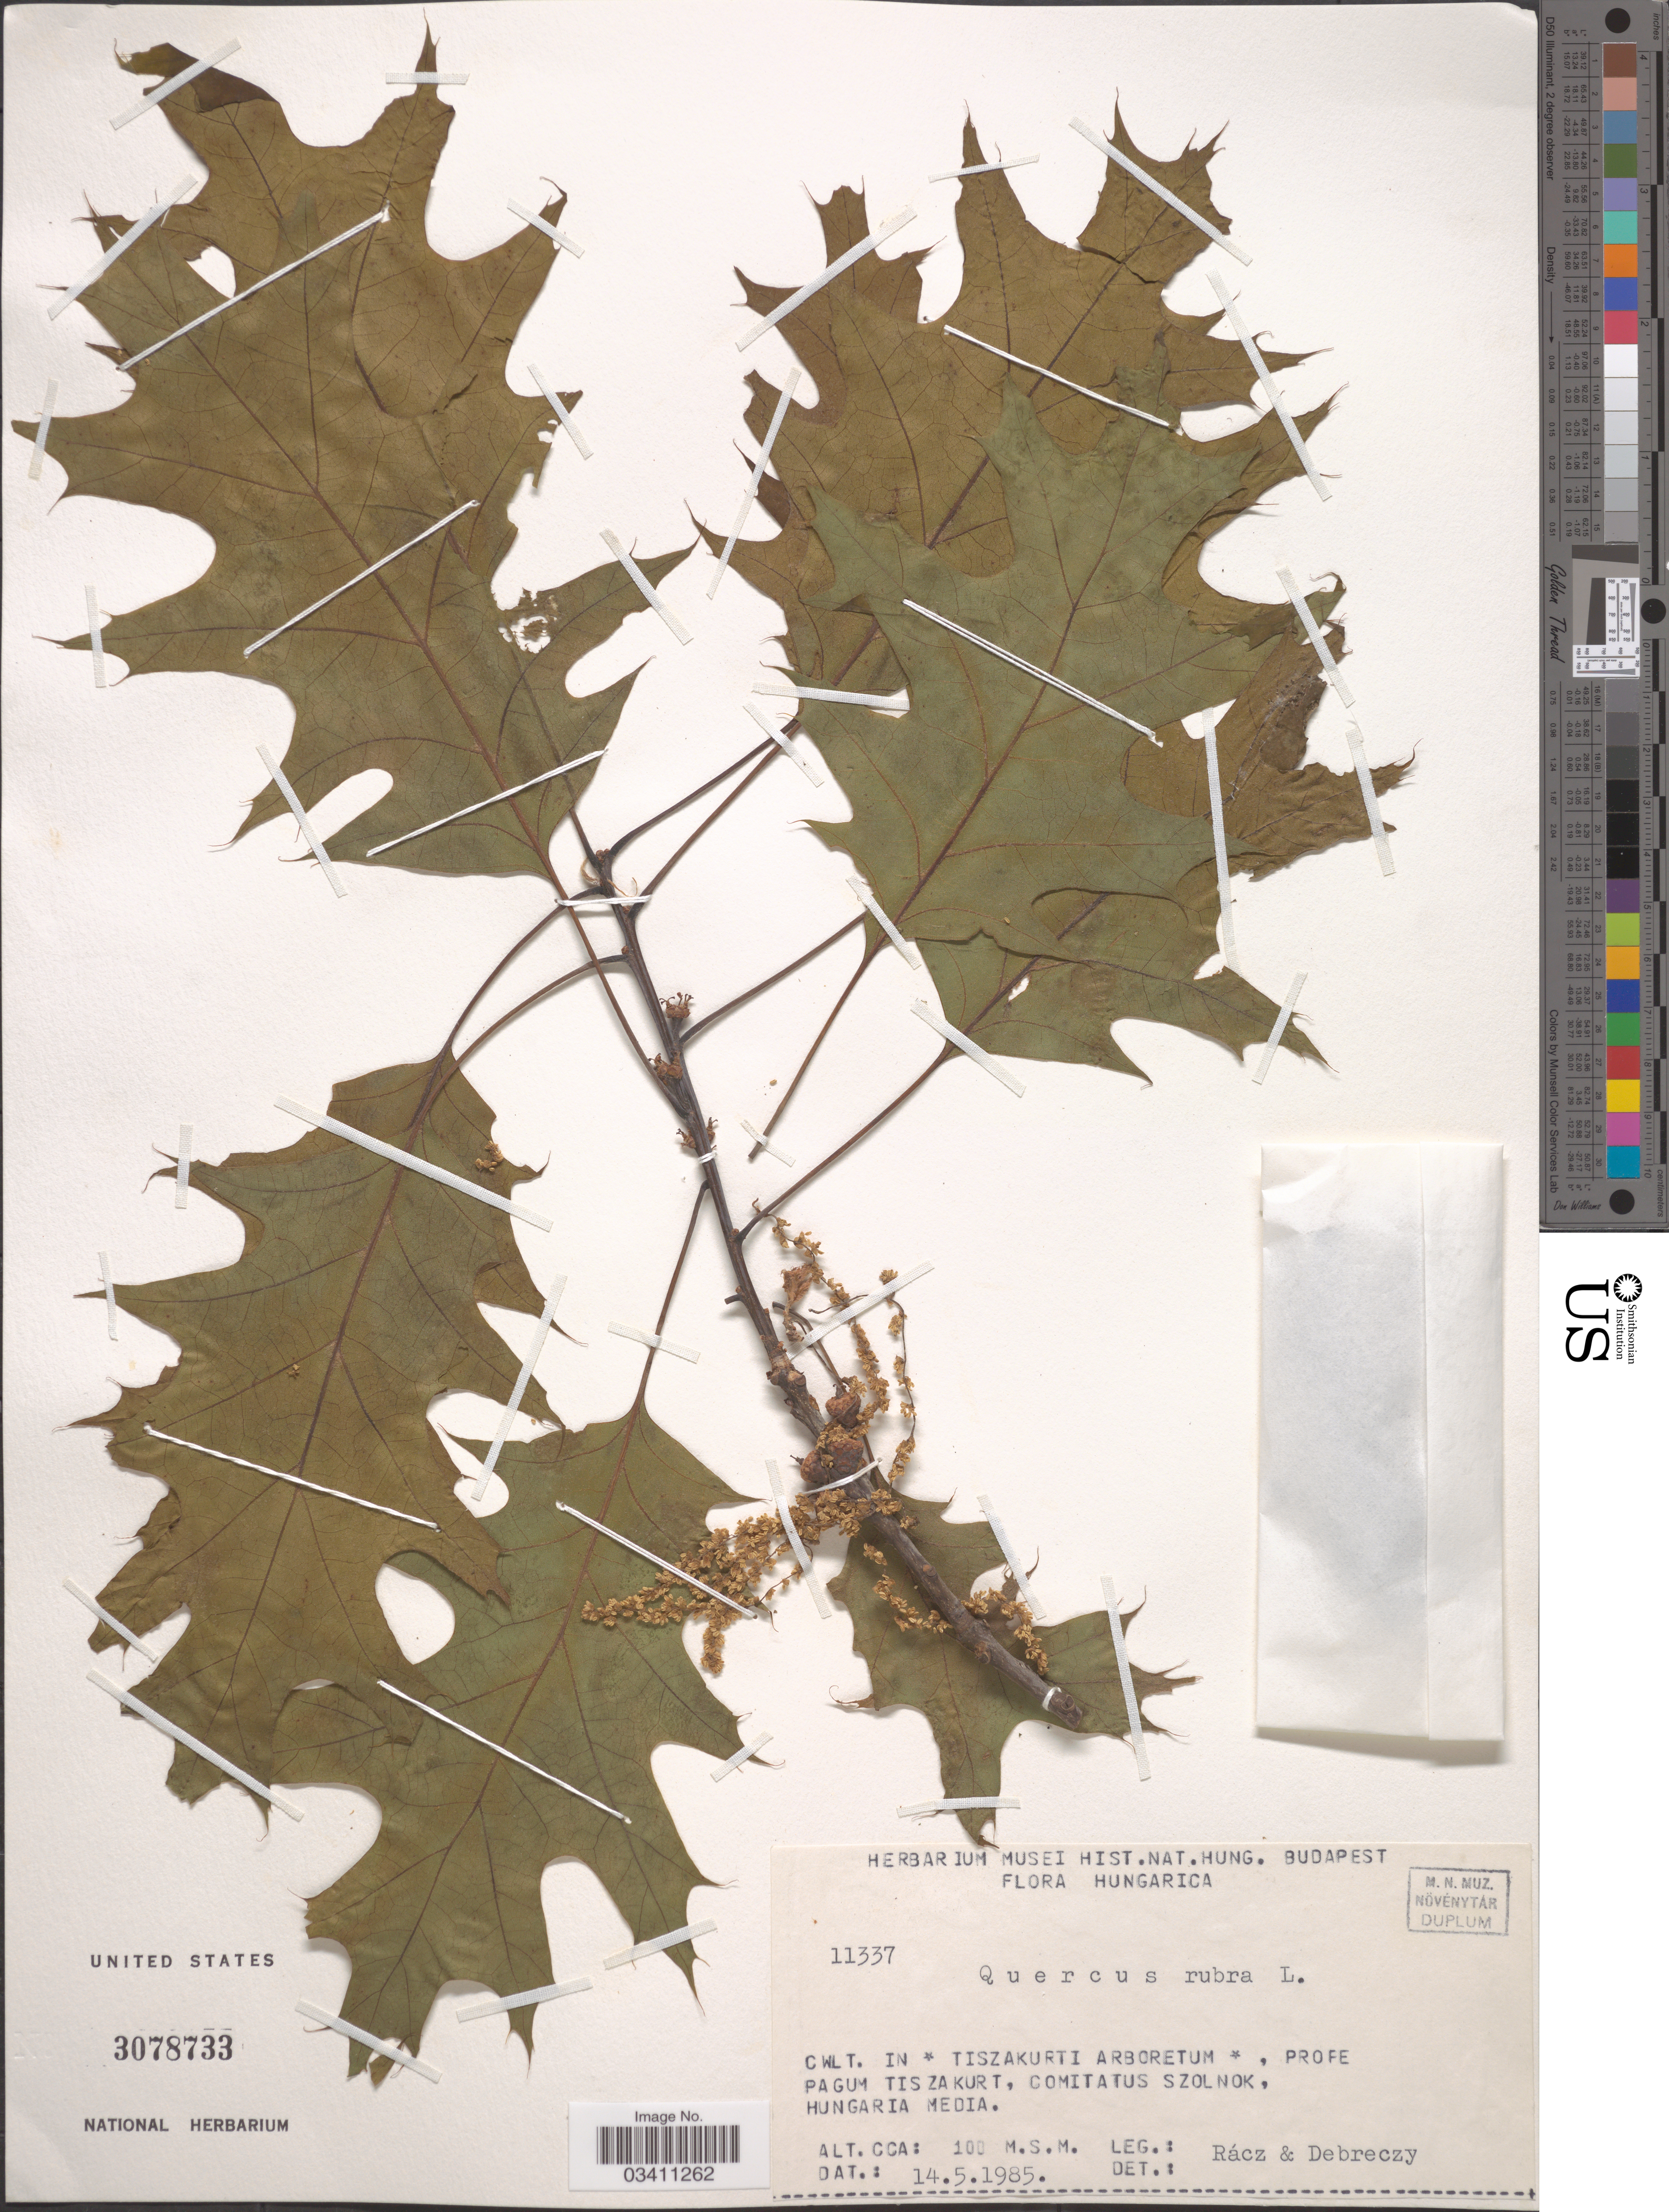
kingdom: Plantae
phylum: Tracheophyta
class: Magnoliopsida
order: Fagales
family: Fagaceae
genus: Quercus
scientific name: Quercus robur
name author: L.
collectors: Rácz & Debreczy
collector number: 11337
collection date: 1985-05-14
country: Hungary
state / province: Szolnok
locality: In Tiszakurti Arboretum, prope pagum Tiszakuri, comitatus Szolnok, Hungaria Media.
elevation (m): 100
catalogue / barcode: US 3078733